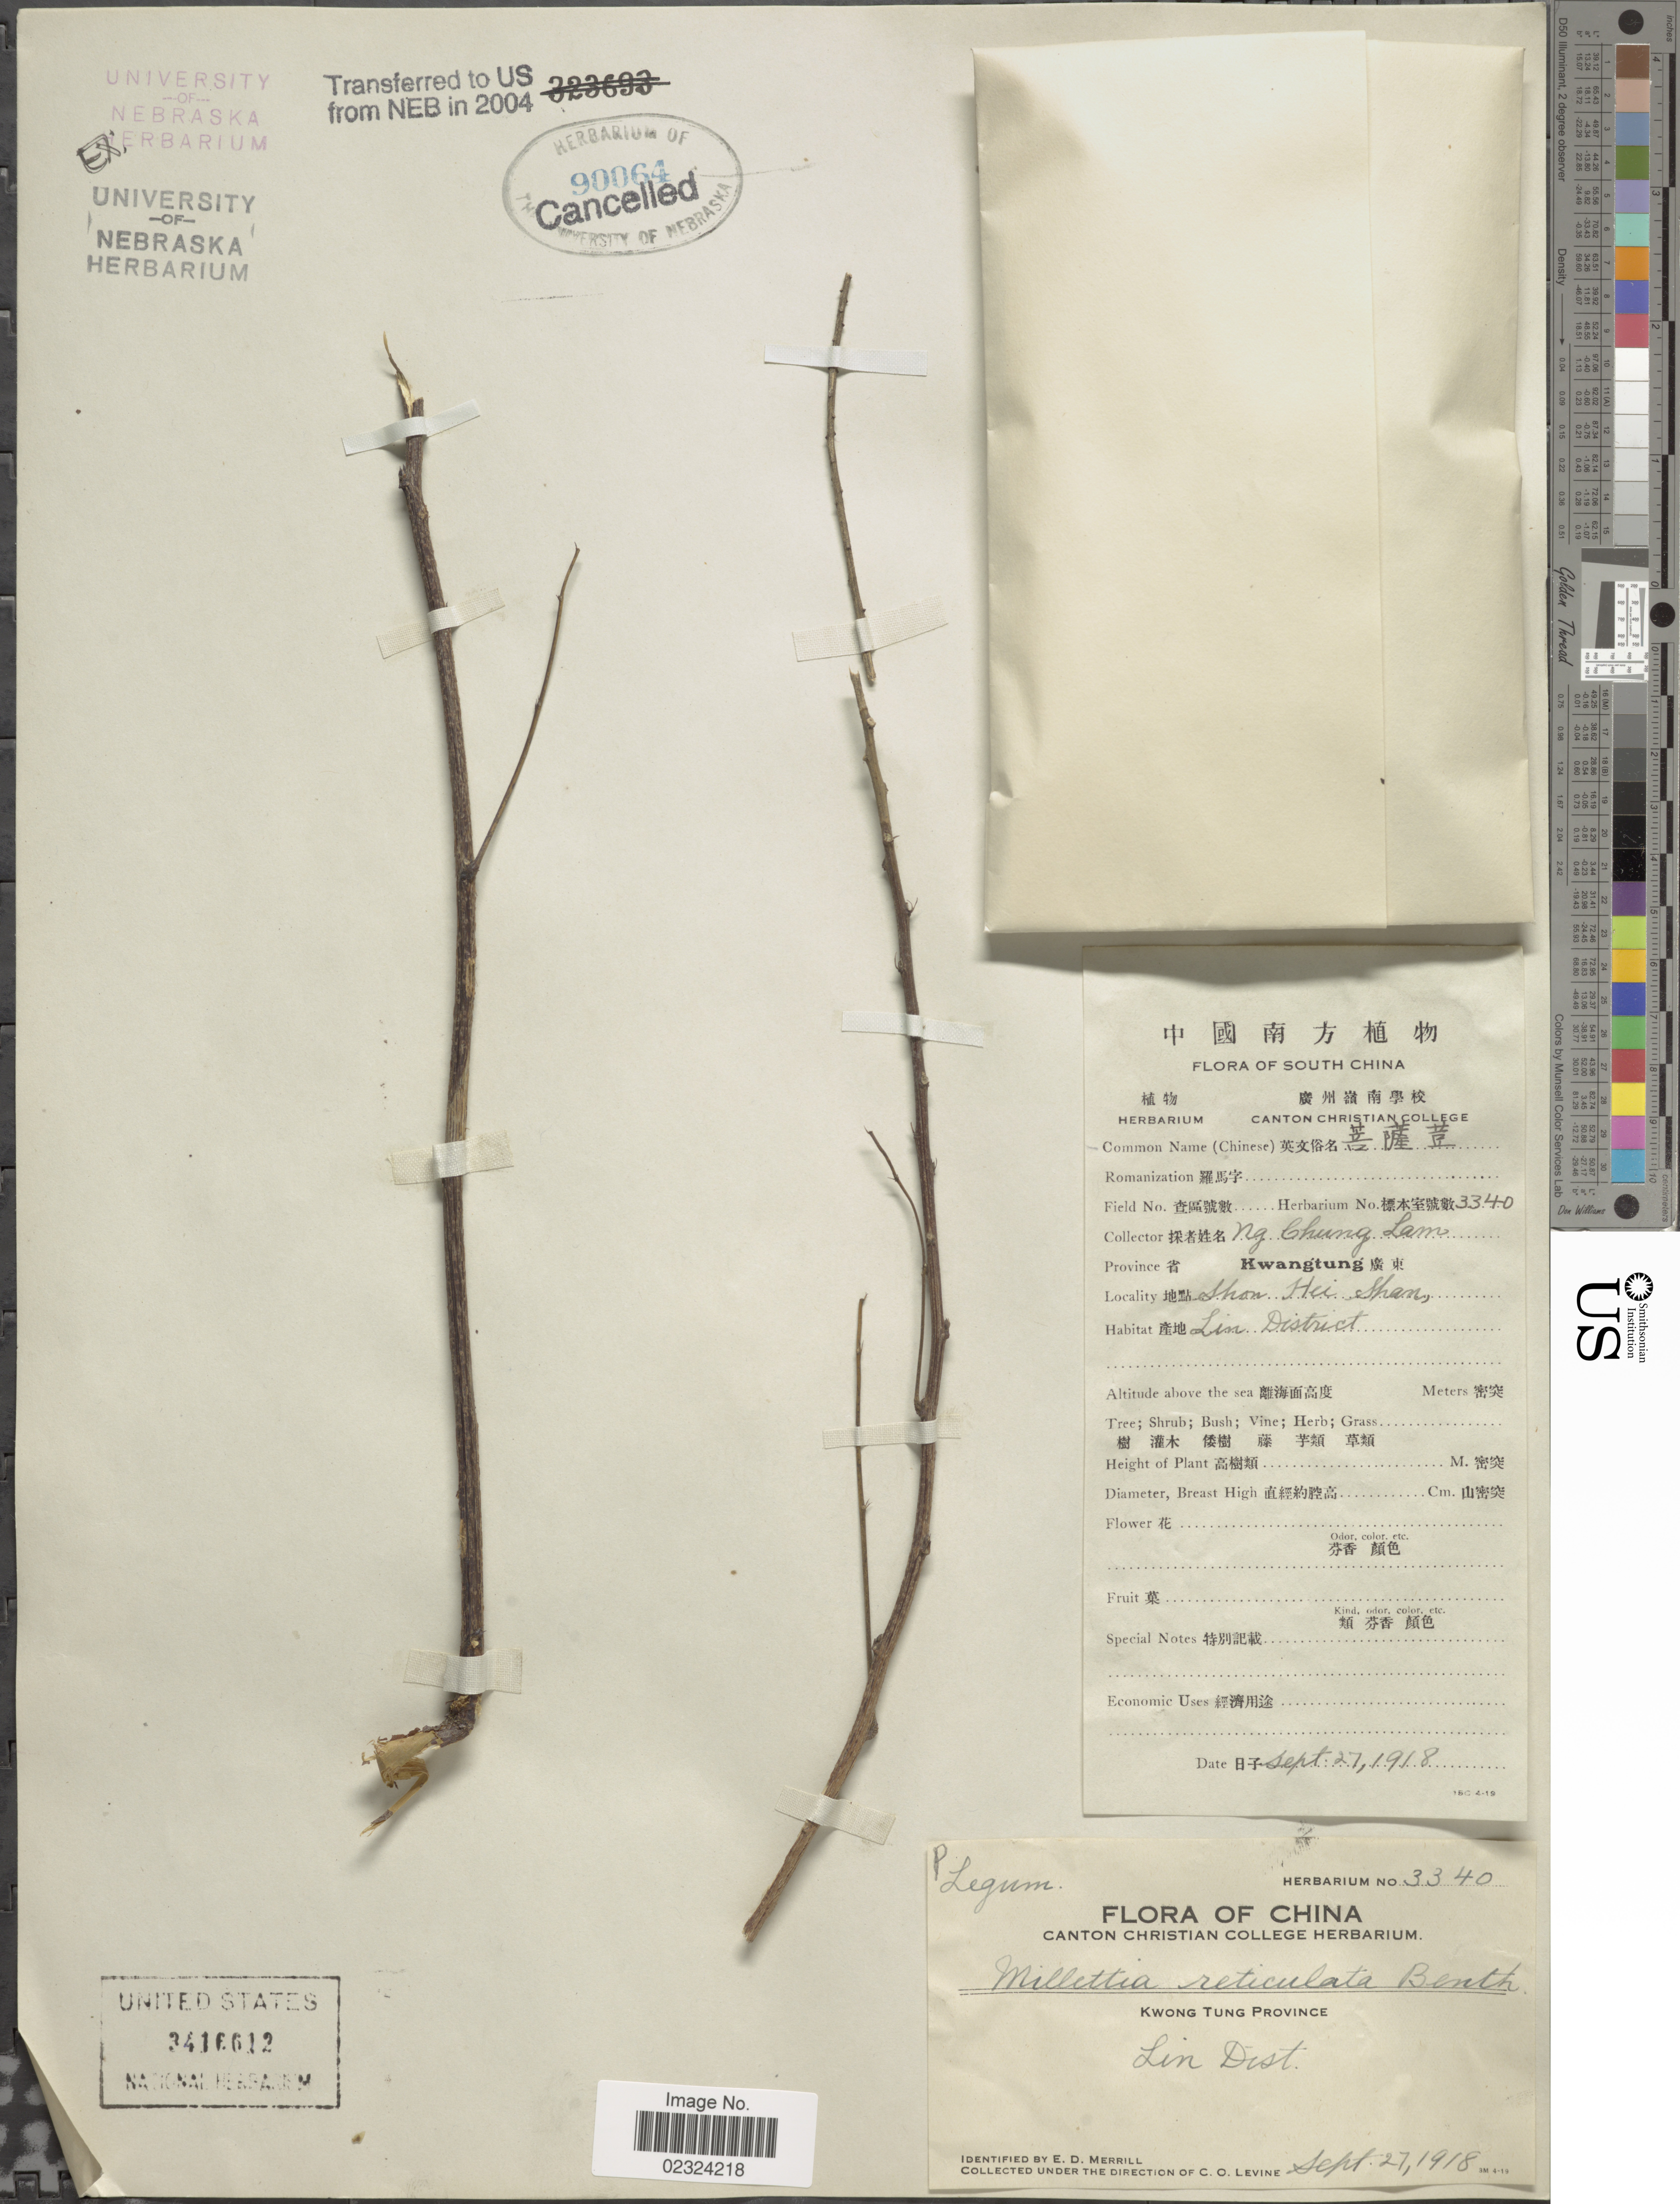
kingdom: Plantae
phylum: Tracheophyta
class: Magnoliopsida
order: Fabales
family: Fabaceae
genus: Wisteriopsis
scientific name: Wisteriopsis reticulata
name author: (Benth.) J. Compton & Schrire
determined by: Strong, Mark T., (BOT), Smithsonian Institution - National Museum of Natural History (UNITED STATES)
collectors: C. O. Levine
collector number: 3340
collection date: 1918-09-27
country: China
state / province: Guangdong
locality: Kwangtung. Shon Hei Shen, Lin District.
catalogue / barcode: US 3416612